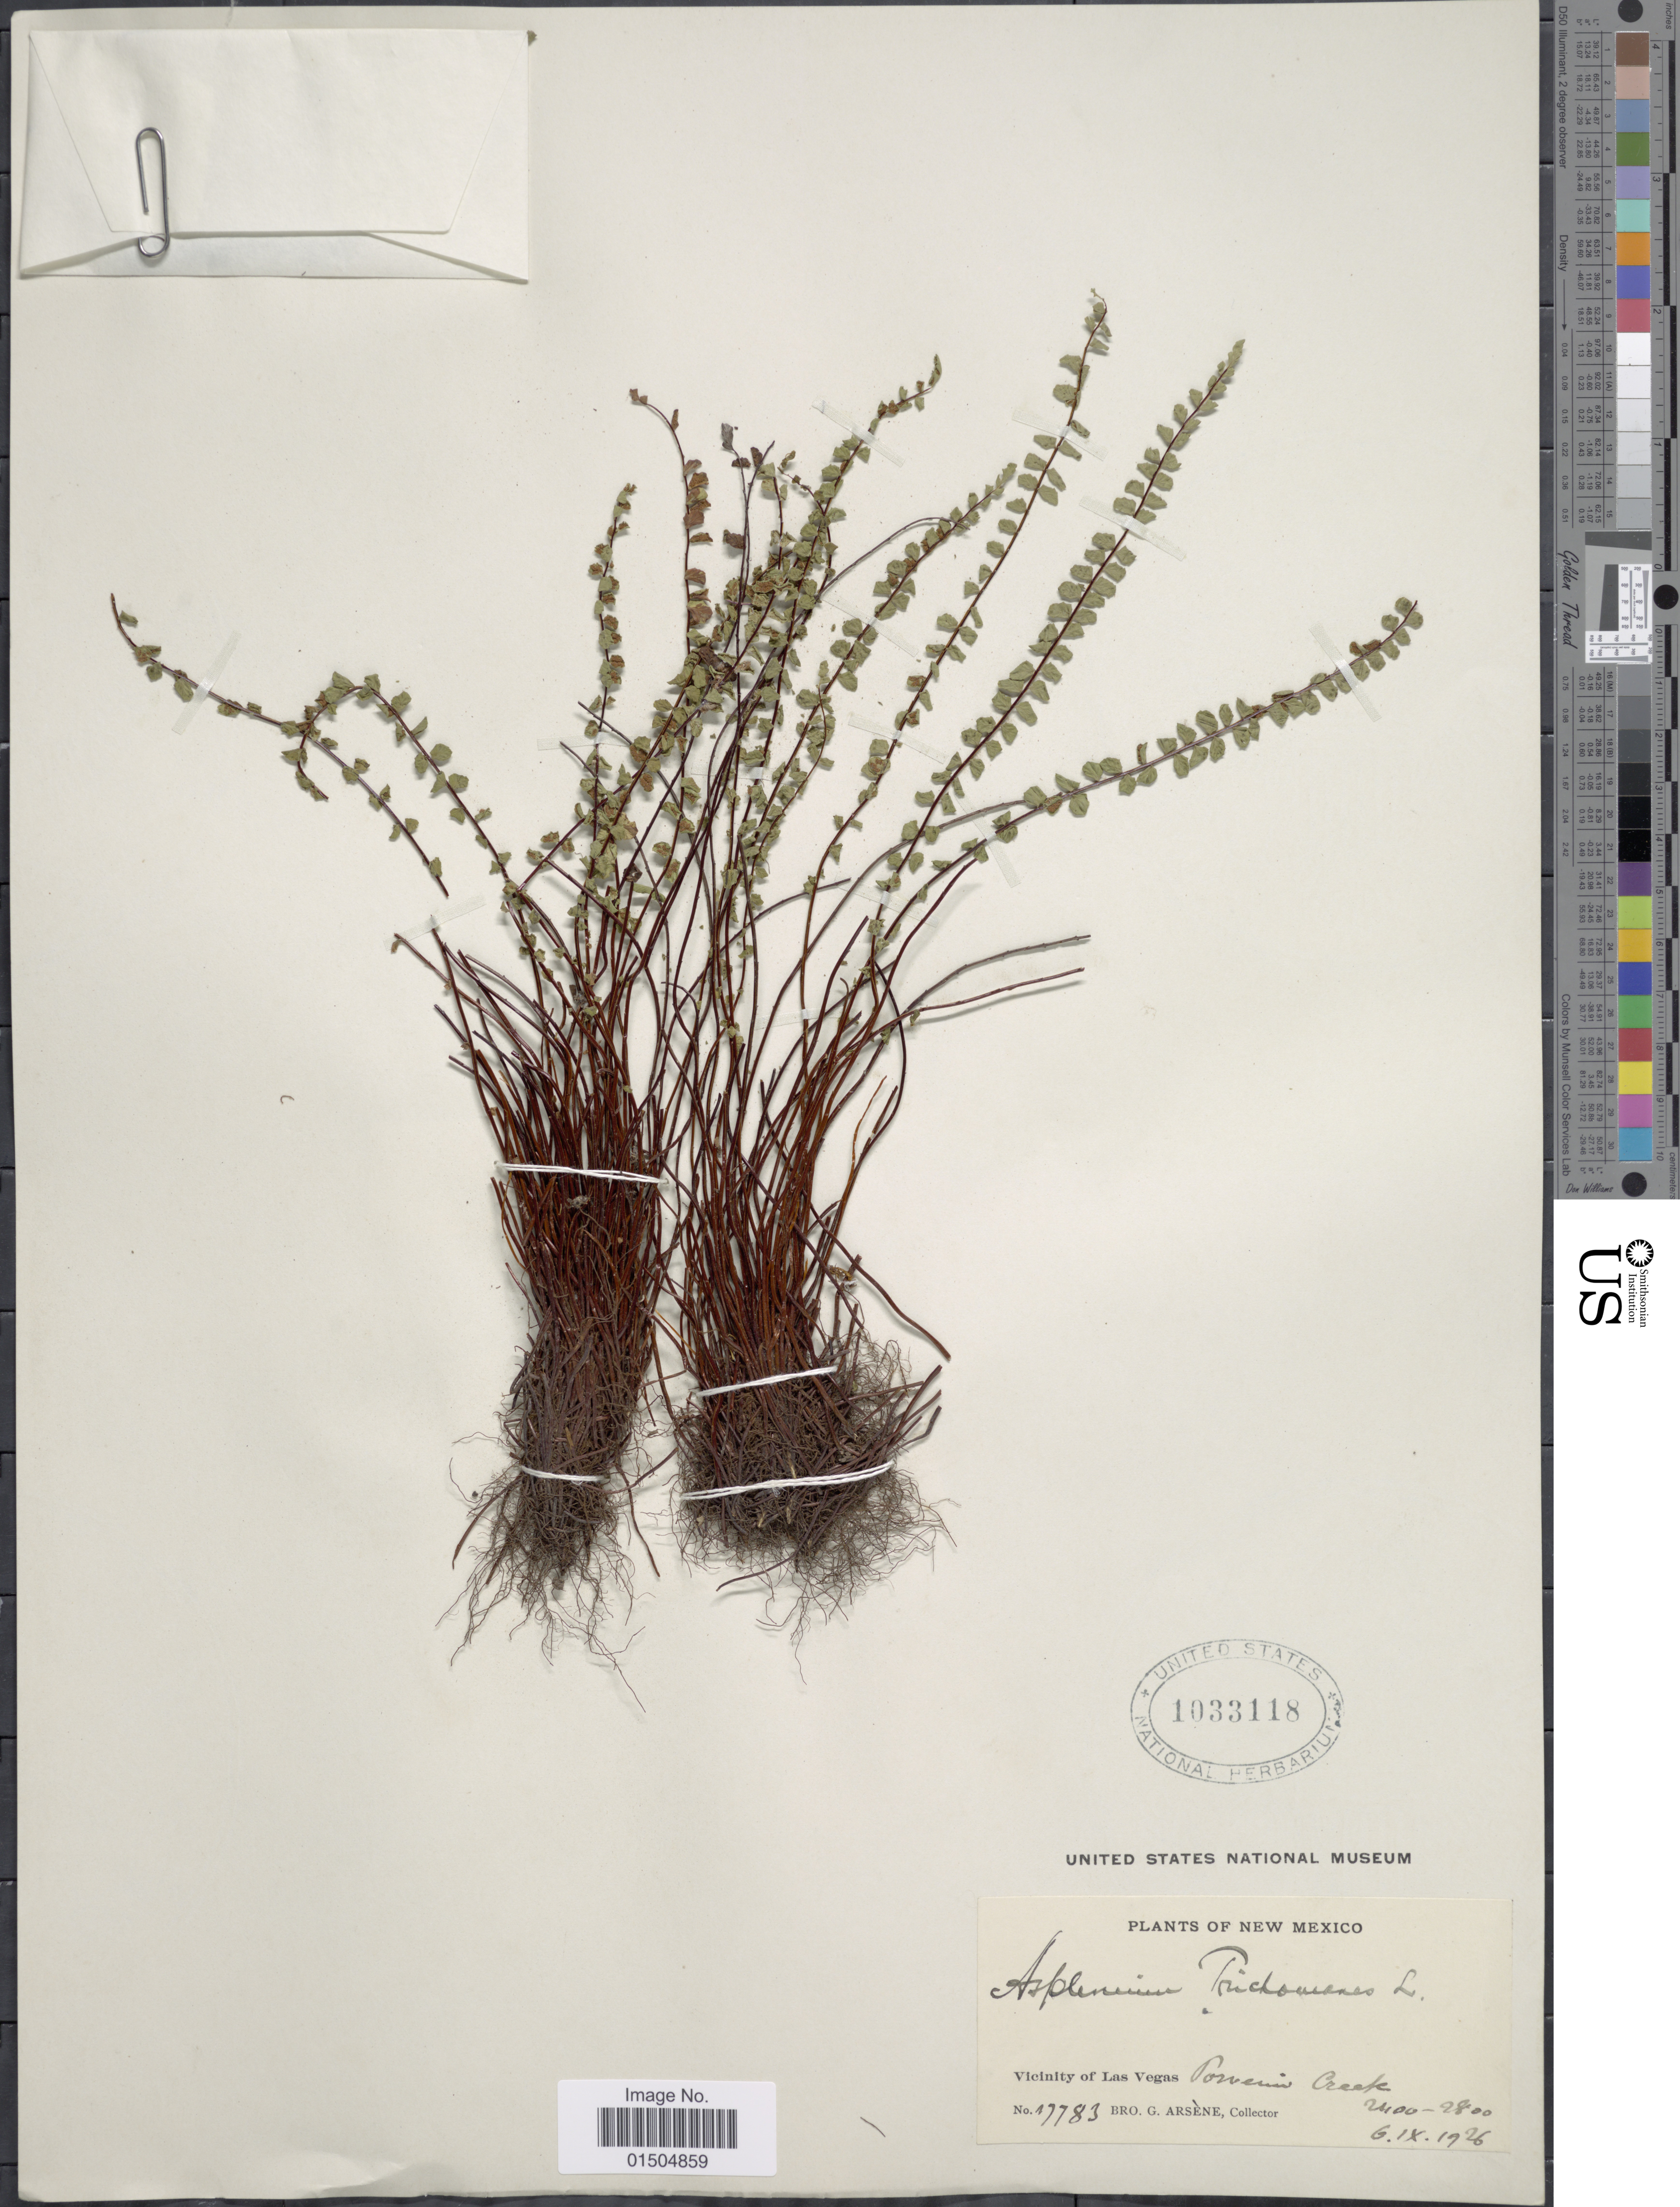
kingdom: Plantae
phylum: Tracheophyta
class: Polypodiopsida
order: Polypodiales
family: Aspleniaceae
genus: Asplenium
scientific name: Asplenium trichomanes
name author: L.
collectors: Bro. G. Arsène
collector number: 17783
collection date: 1926-09-06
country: United States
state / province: New Mexico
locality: Vicinity of Las Vegas, Porvenir Creek.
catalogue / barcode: US 1033118